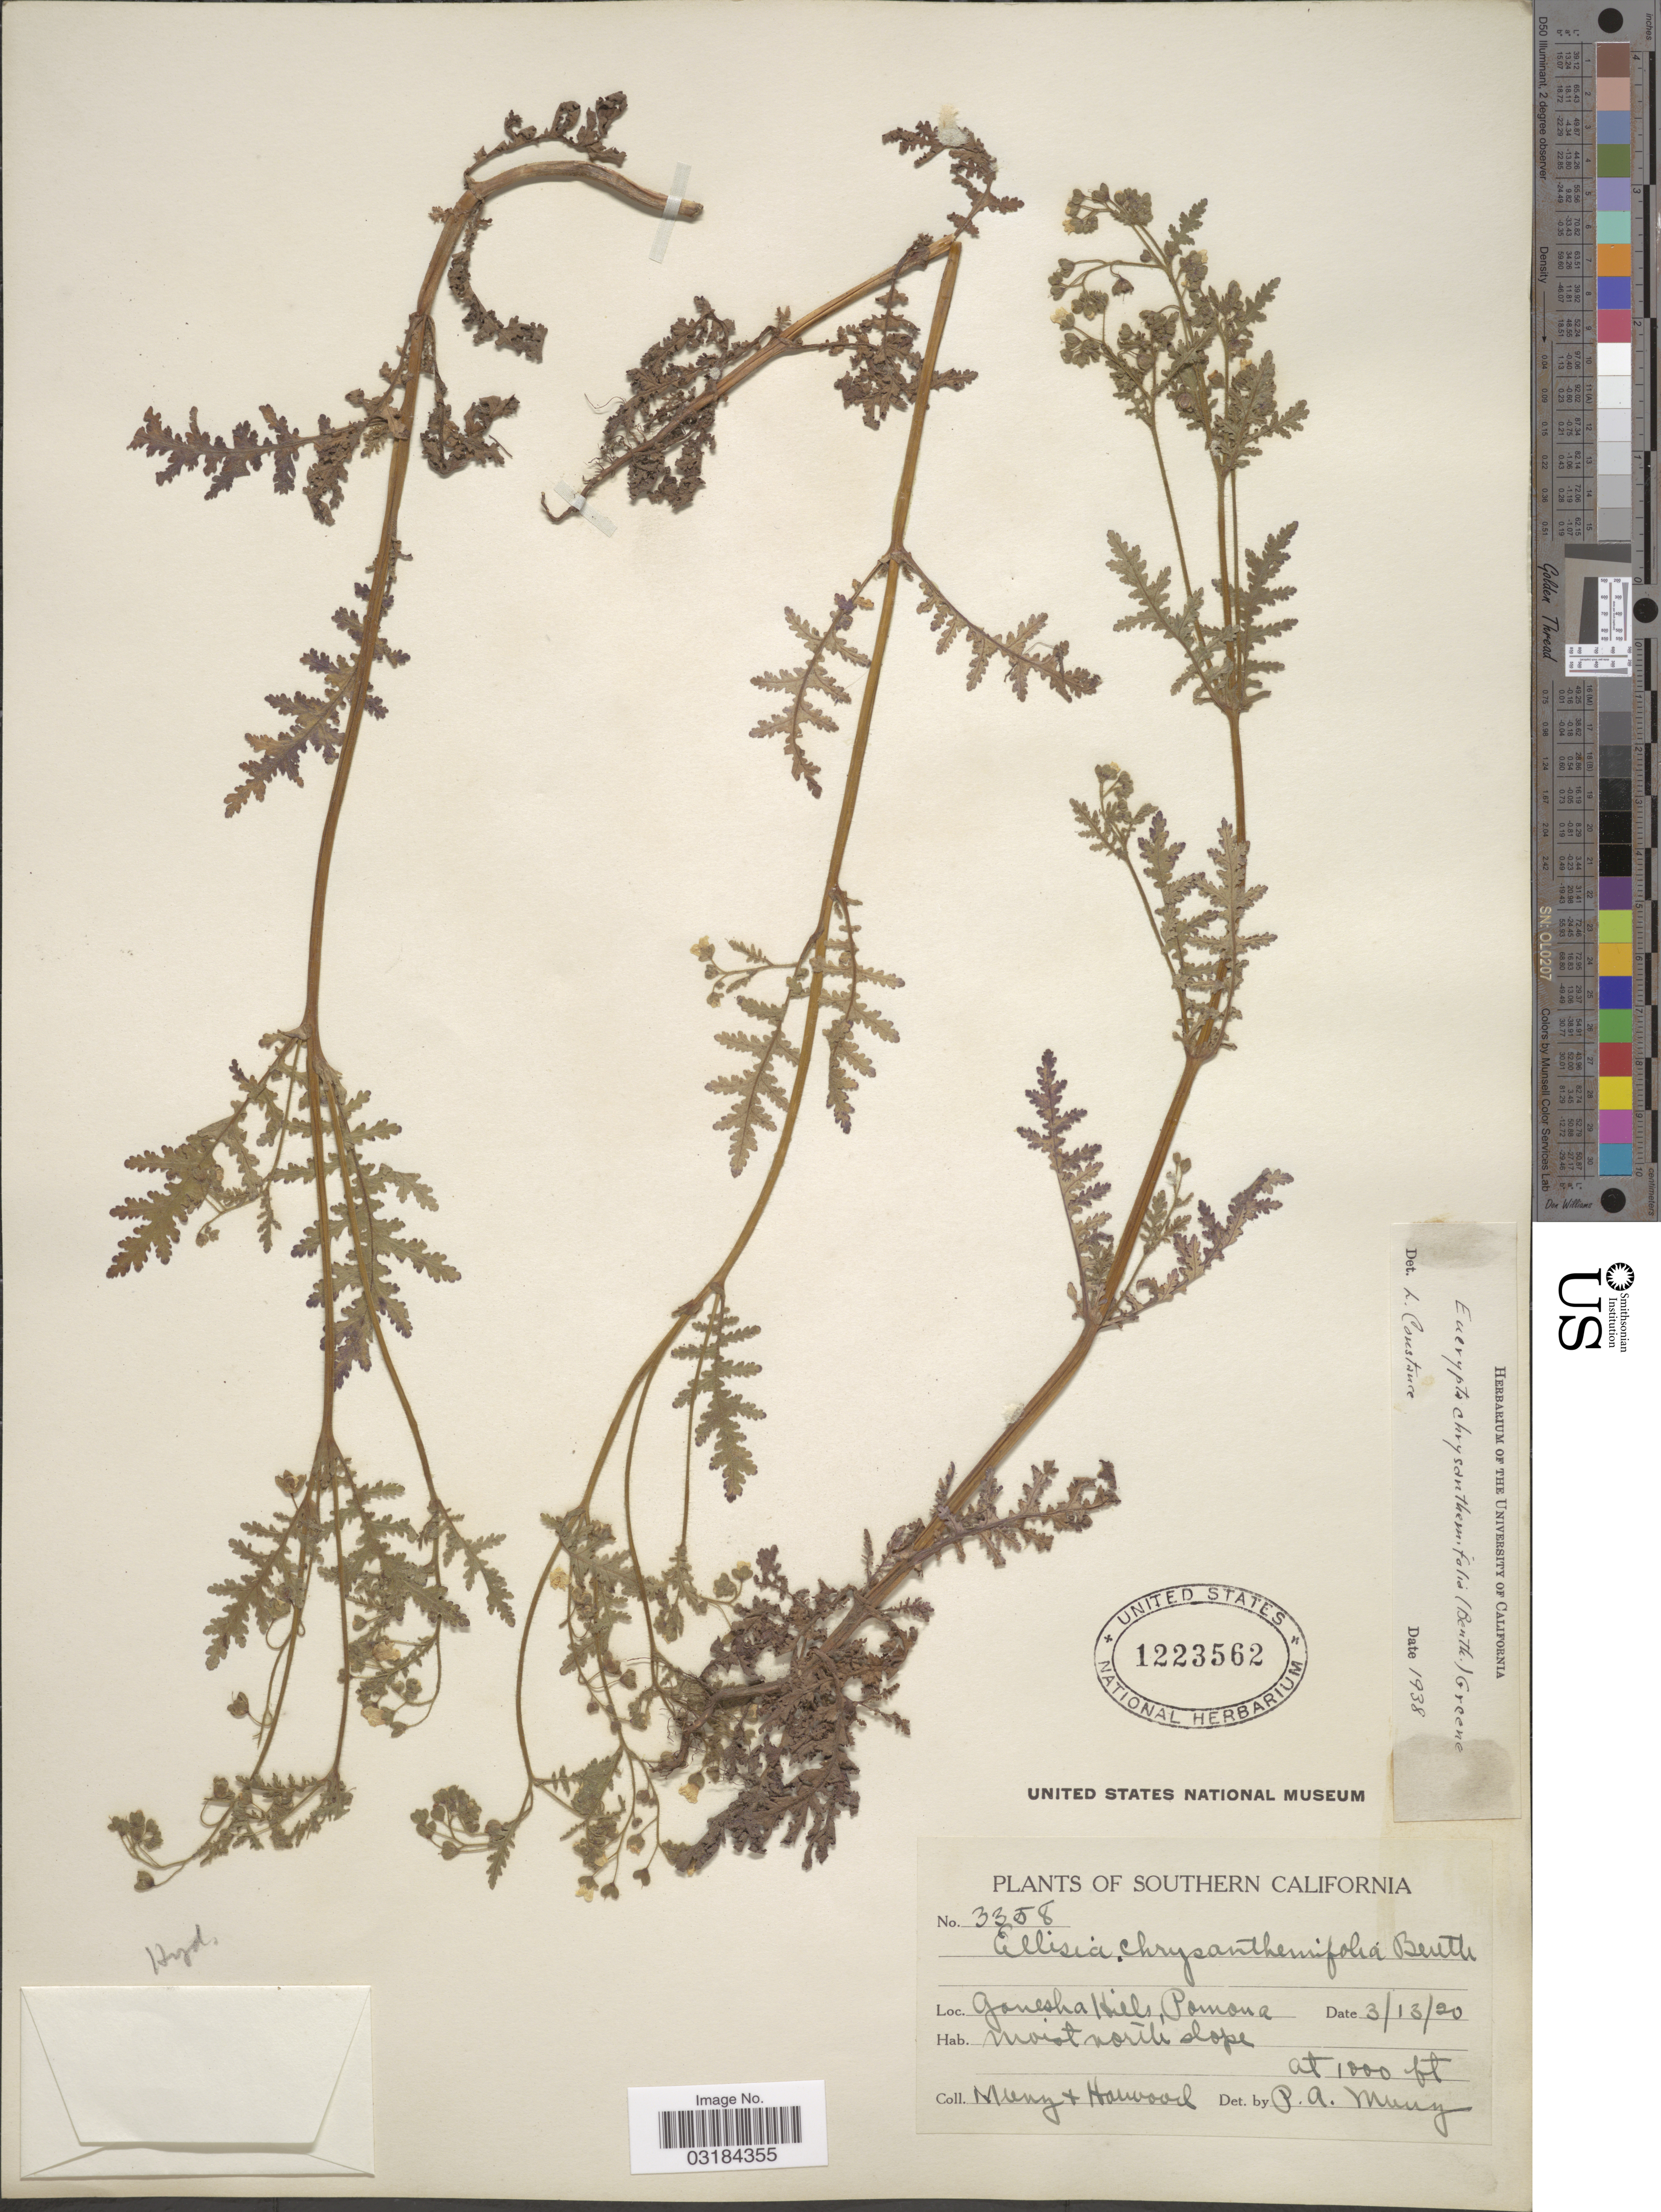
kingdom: Plantae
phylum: Tracheophyta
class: Magnoliopsida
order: Boraginales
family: Hydrophyllaceae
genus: Eucrypta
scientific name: Eucrypta chrysanthemifolia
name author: (Benth.) Greene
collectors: P. A. Munz & Harwood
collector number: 3358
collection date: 1920-03-13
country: United States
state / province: California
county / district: Los Angeles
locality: Southern California. Ganesha Hills, Pomona, moist north slope.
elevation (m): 305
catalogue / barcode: US 1223562